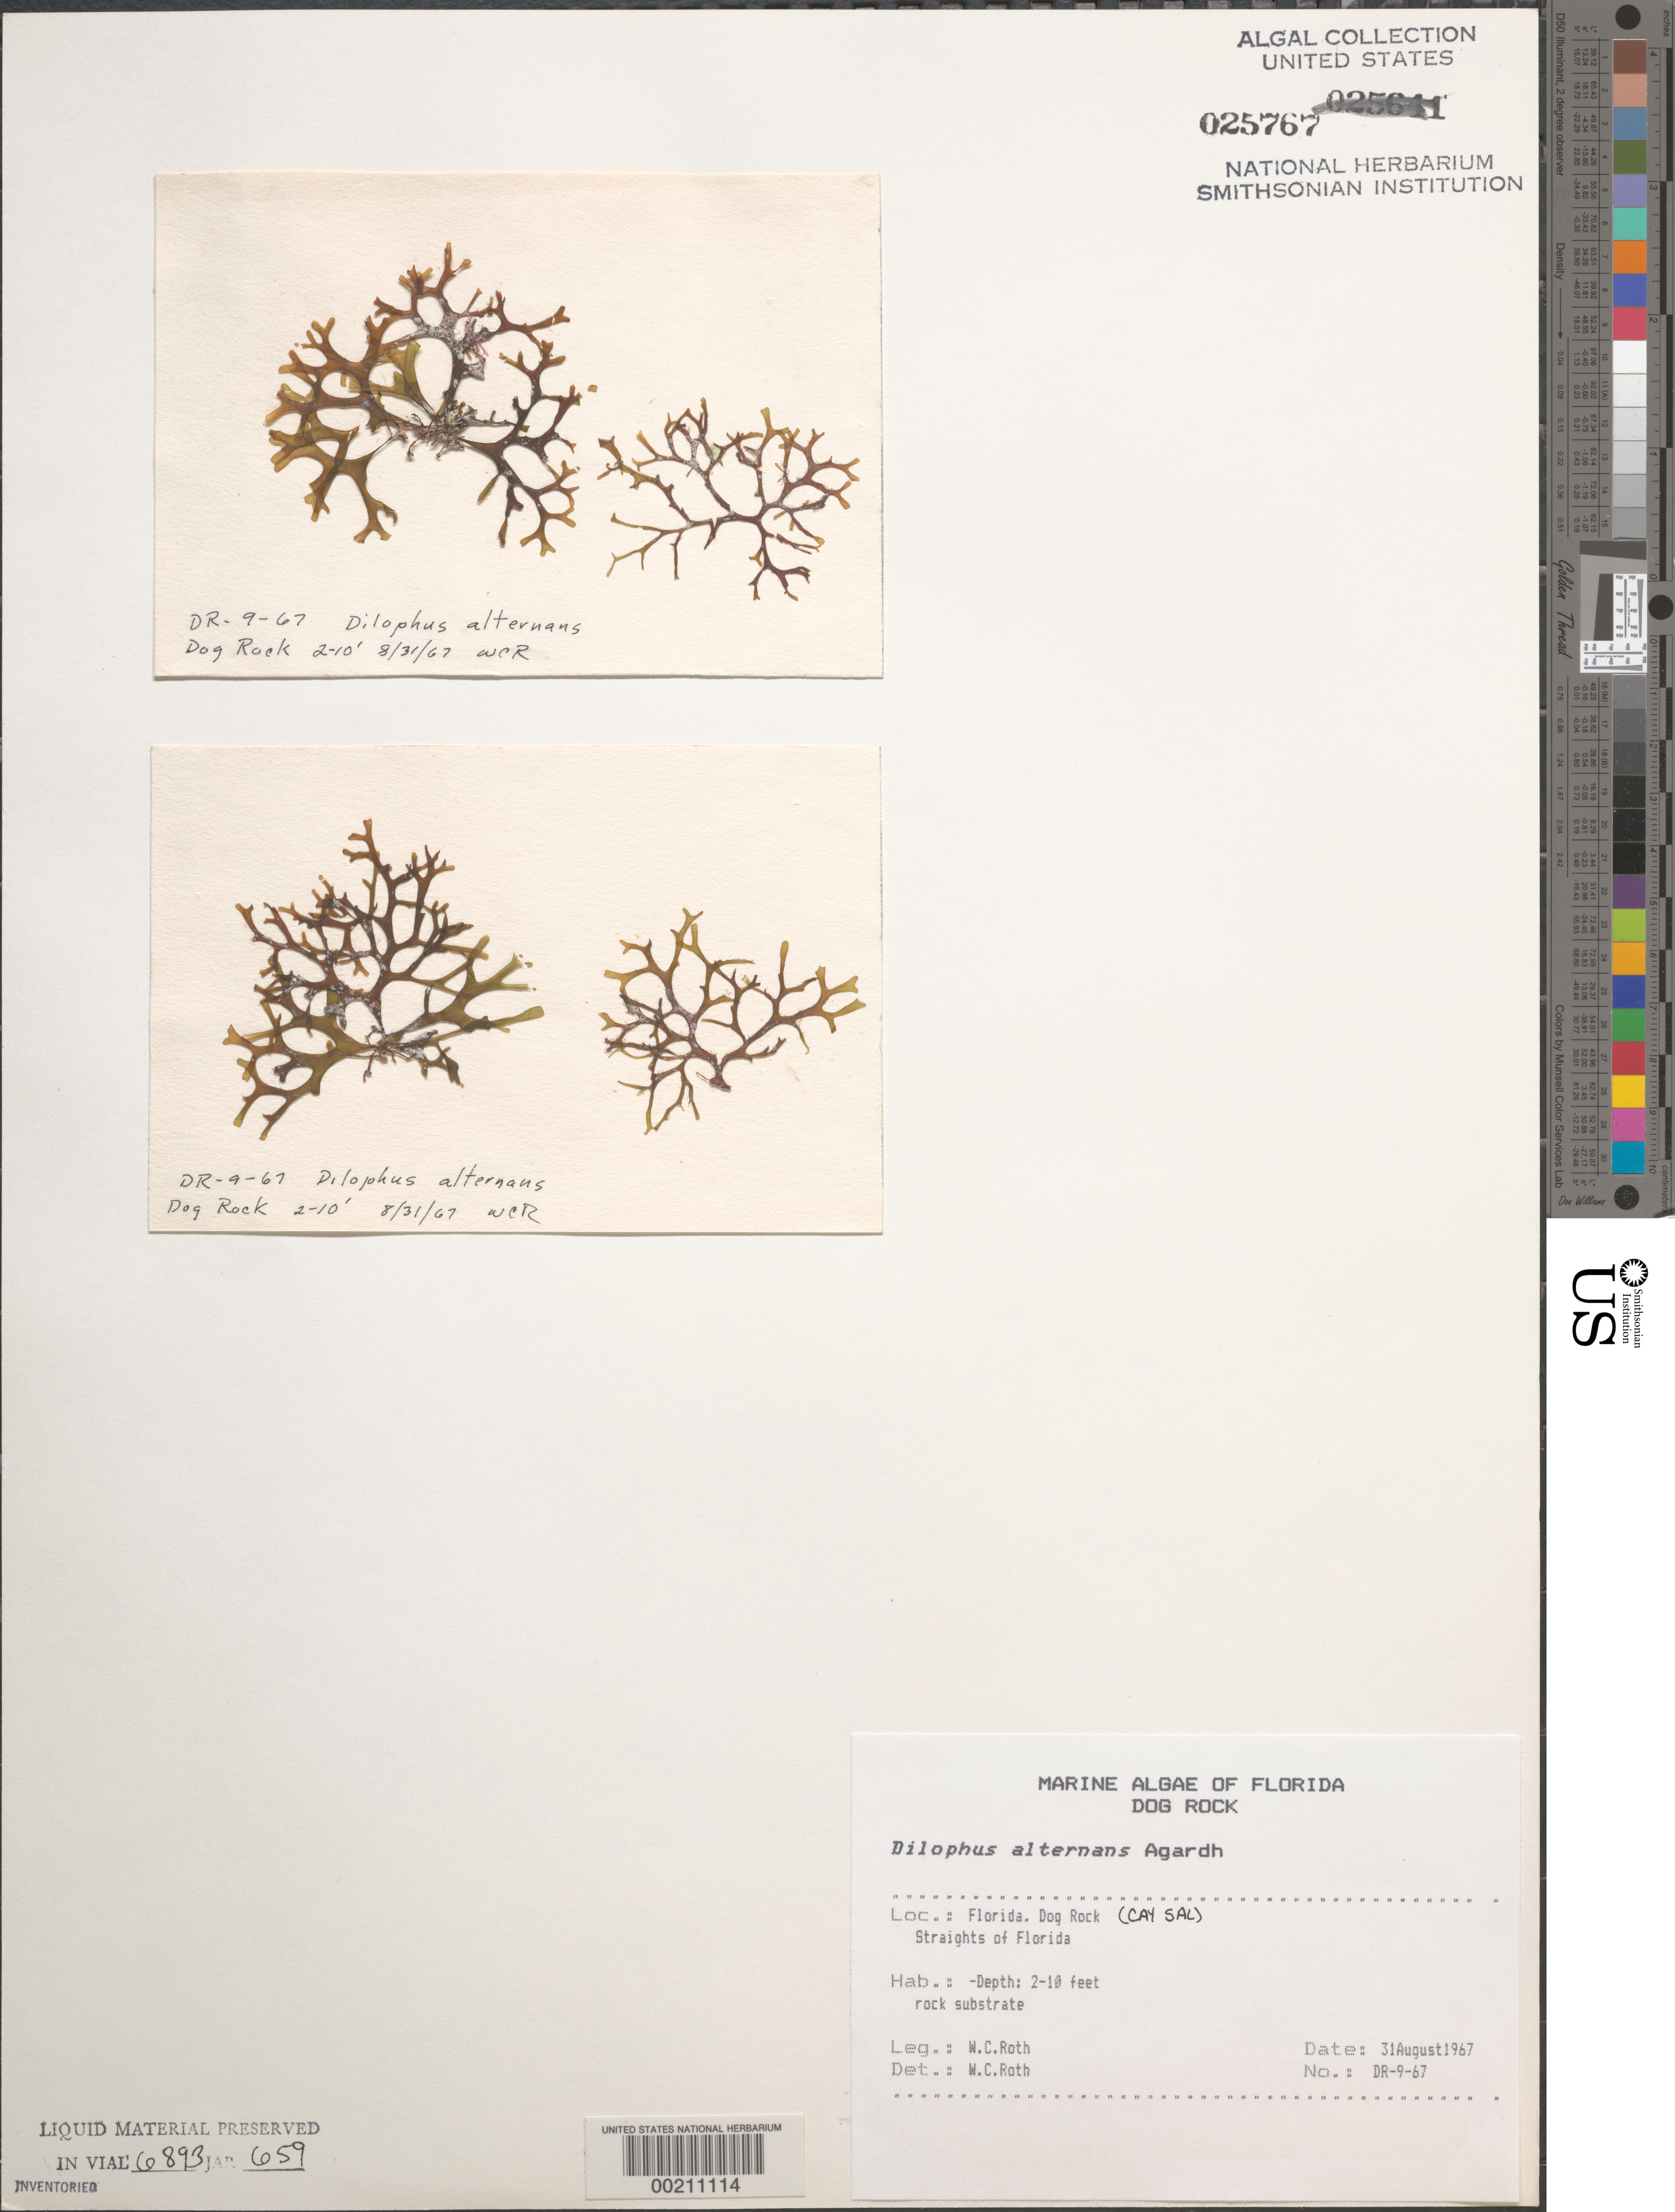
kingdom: Chromista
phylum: Ochrophyta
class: Phaeophyceae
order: Dictyotales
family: Dictyotaceae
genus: Dictyota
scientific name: Dictyota pinnatifida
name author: Kütz.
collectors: W. C. Roth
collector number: DR-9-67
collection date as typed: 31 Aug 1967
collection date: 1967-08-31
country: United States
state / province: Florida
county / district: Monroe County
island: Cay Sal (Dog Rock)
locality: Straits of Florida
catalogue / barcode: US 25767